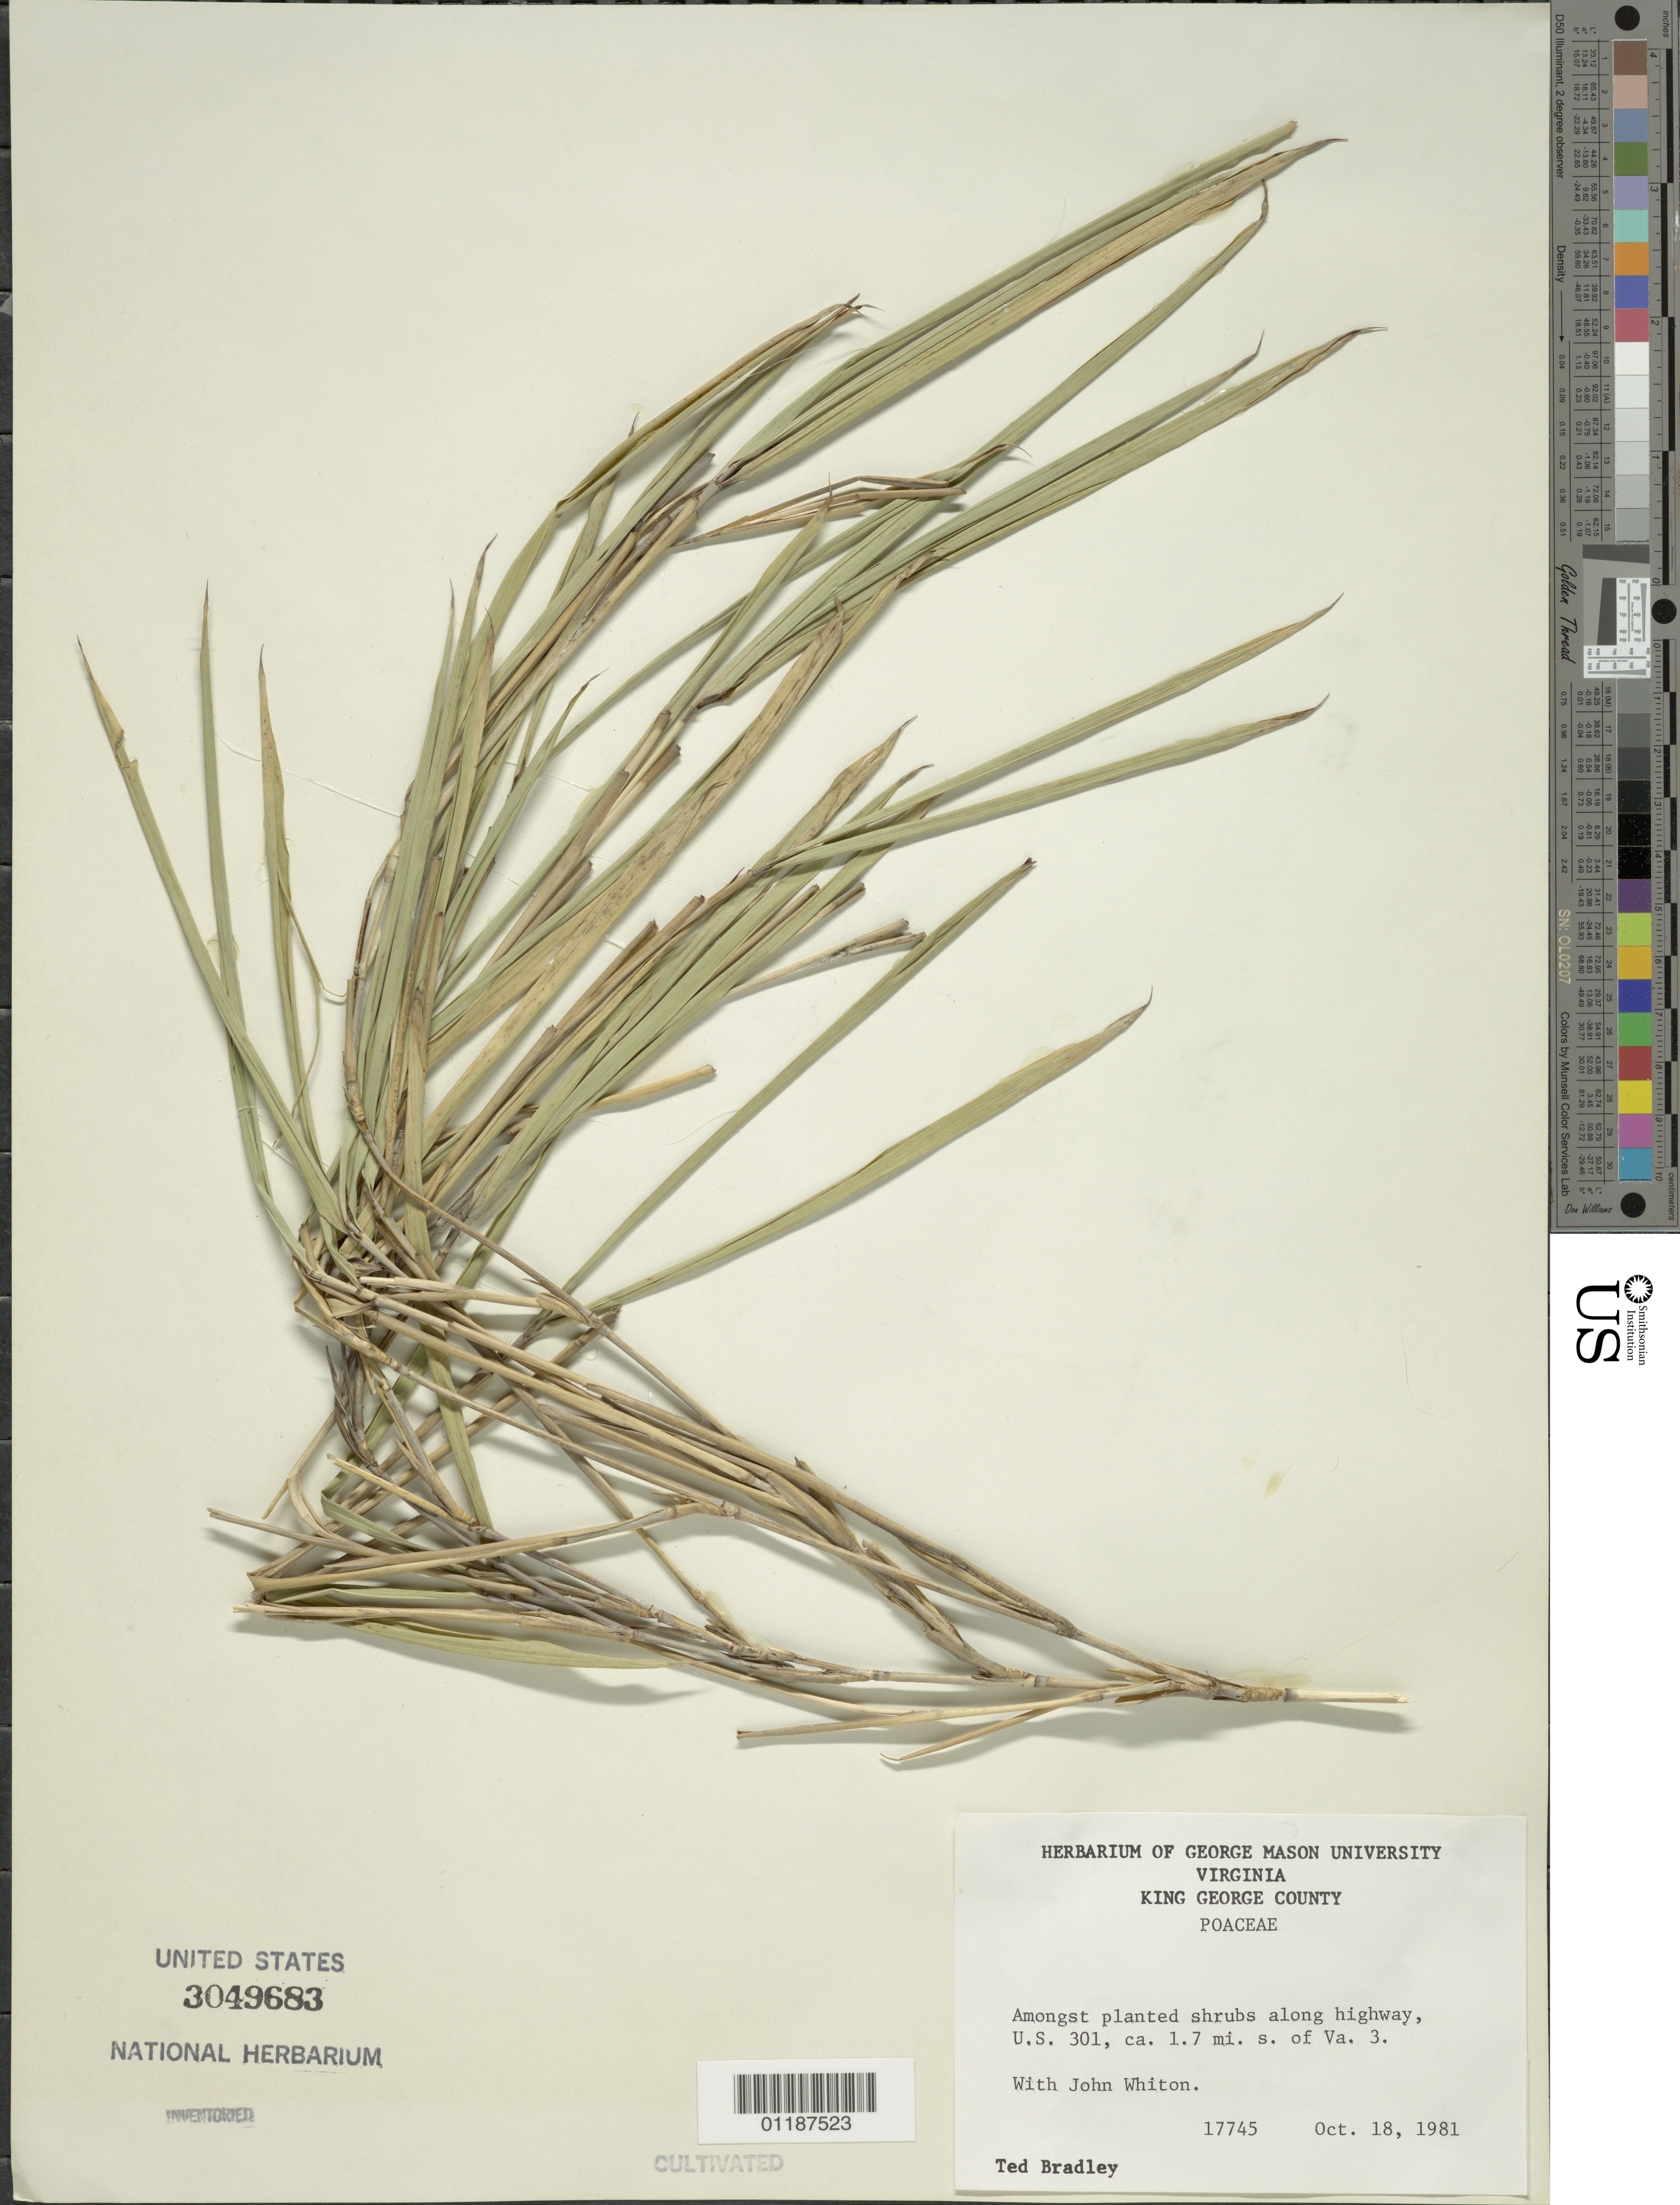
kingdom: Plantae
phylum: Tracheophyta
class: Liliopsida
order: Poales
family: Poaceae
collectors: T. Bradley & J. Whiton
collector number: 17745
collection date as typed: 18 Oct 1981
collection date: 1981-10-18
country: United States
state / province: Virginia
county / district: King George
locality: U.S 301, ca. 1.7 minutes south of Va. 3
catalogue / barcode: US 3049683